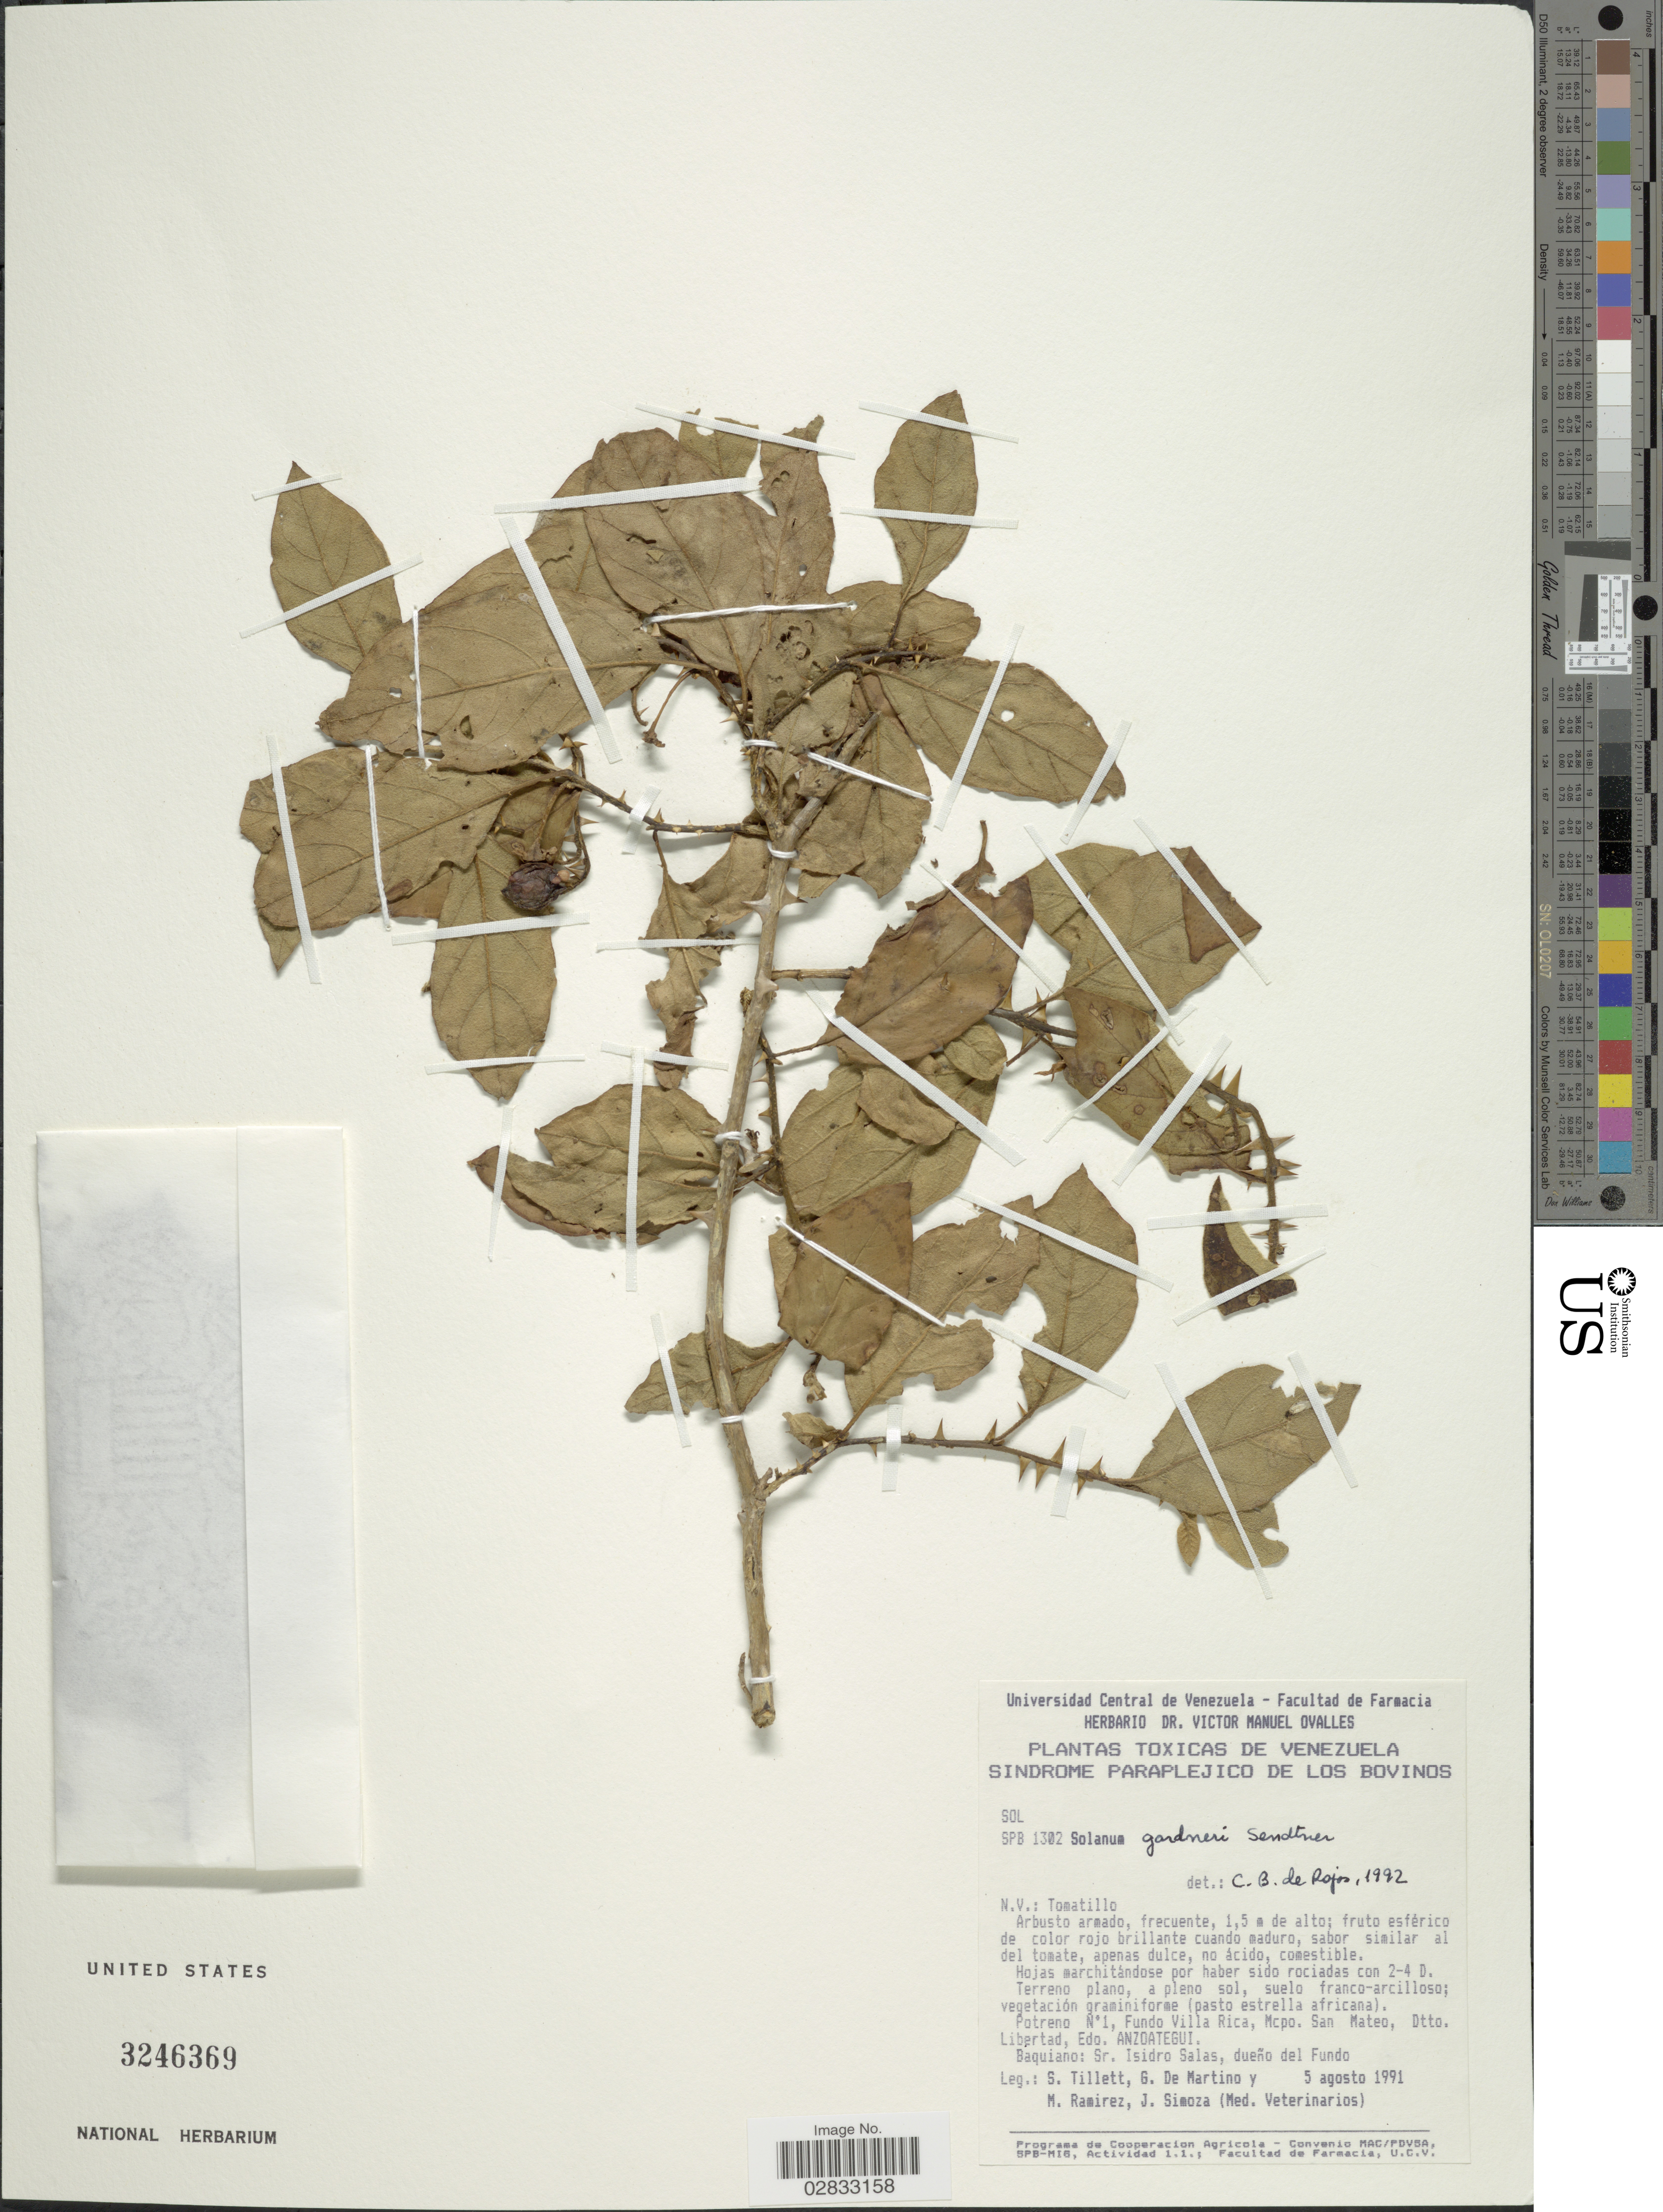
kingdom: Plantae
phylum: Tracheophyta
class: Magnoliopsida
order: Solanales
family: Solanaceae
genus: Solanum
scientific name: Solanum gardneri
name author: Sendtn. in Mart.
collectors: S. S. Tillett, G. De Martino, M. Ramirez & J. Simoza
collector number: SPB1302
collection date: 1991-08-05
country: Venezuela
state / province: Anzoategui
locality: Potreno N°1, Fundo Villa Rica, Mcpo. San Mateo, Dtto. Libertad. Baquiano: Sr. Isidro Salas, dueño del Fundo.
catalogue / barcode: US 3246369